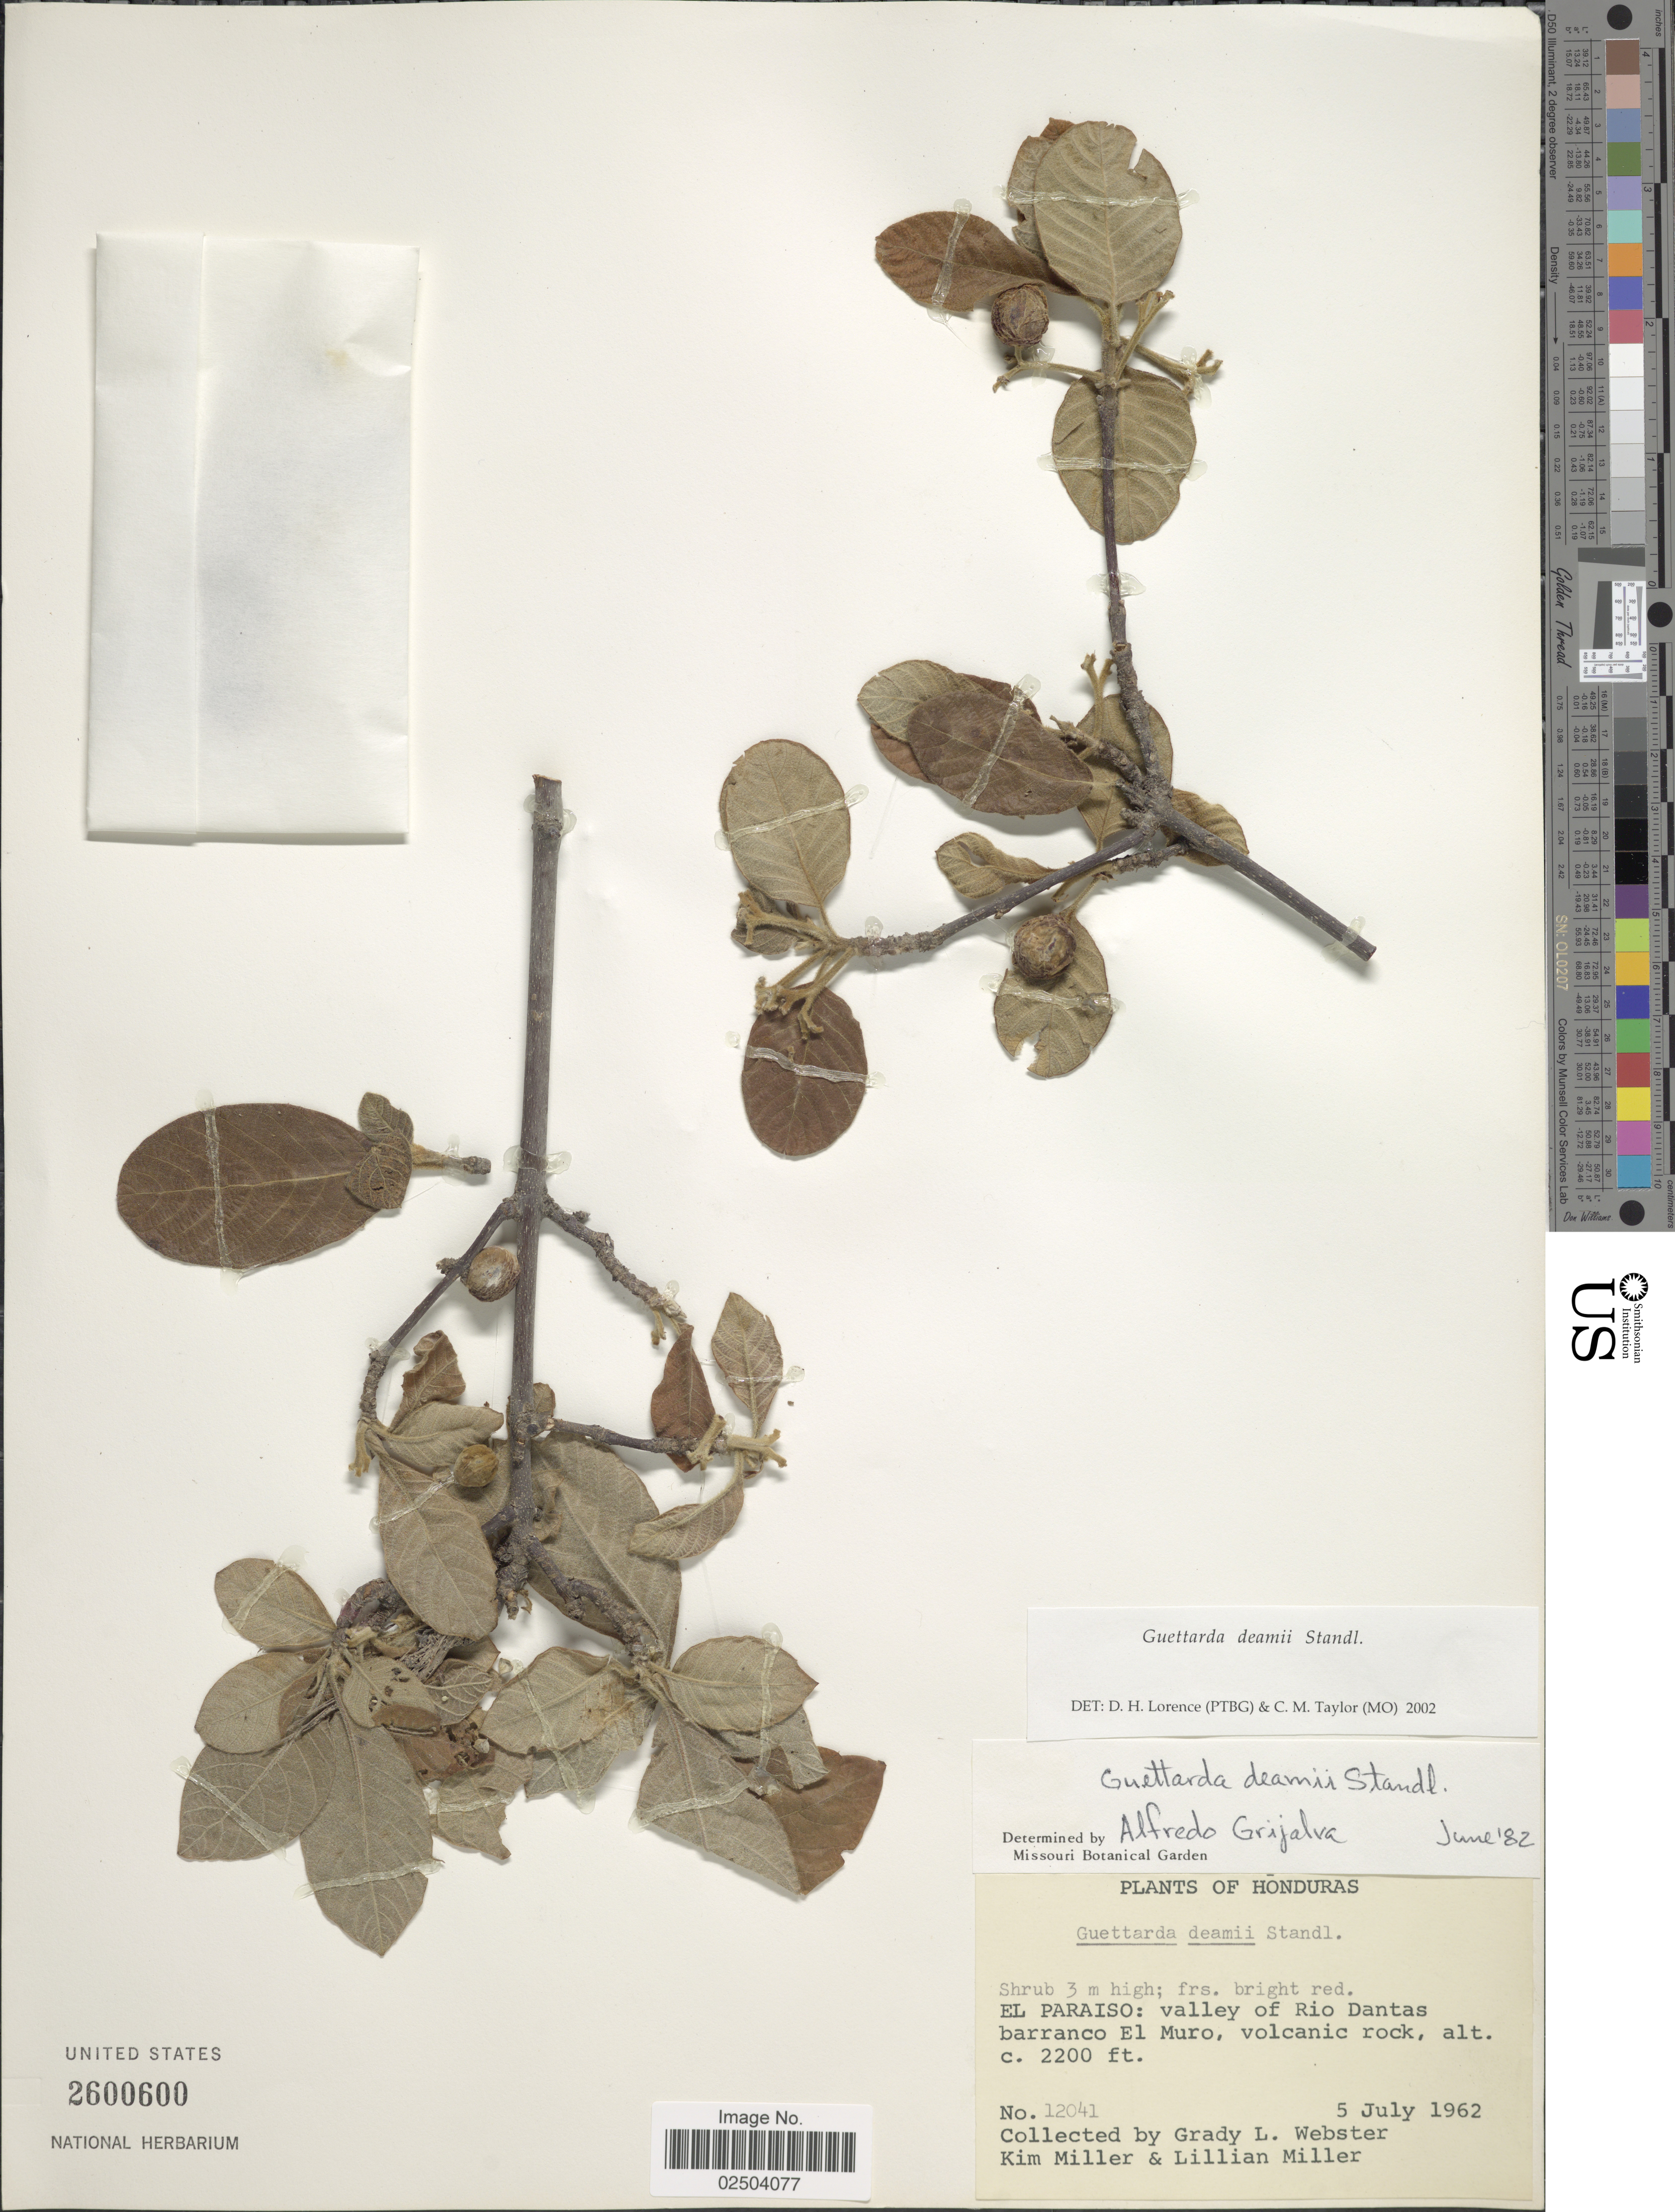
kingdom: Plantae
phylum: Tracheophyta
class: Magnoliopsida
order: Gentianales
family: Rubiaceae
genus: Guettarda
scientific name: Guettarda deamii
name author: Standl.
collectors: G. L. Webster, K. Miller & L. Miller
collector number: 12041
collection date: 1962-07-05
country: Honduras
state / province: El Paraíso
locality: Valley of Rio Dantas barranco El Muro.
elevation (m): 671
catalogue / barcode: US 2600600